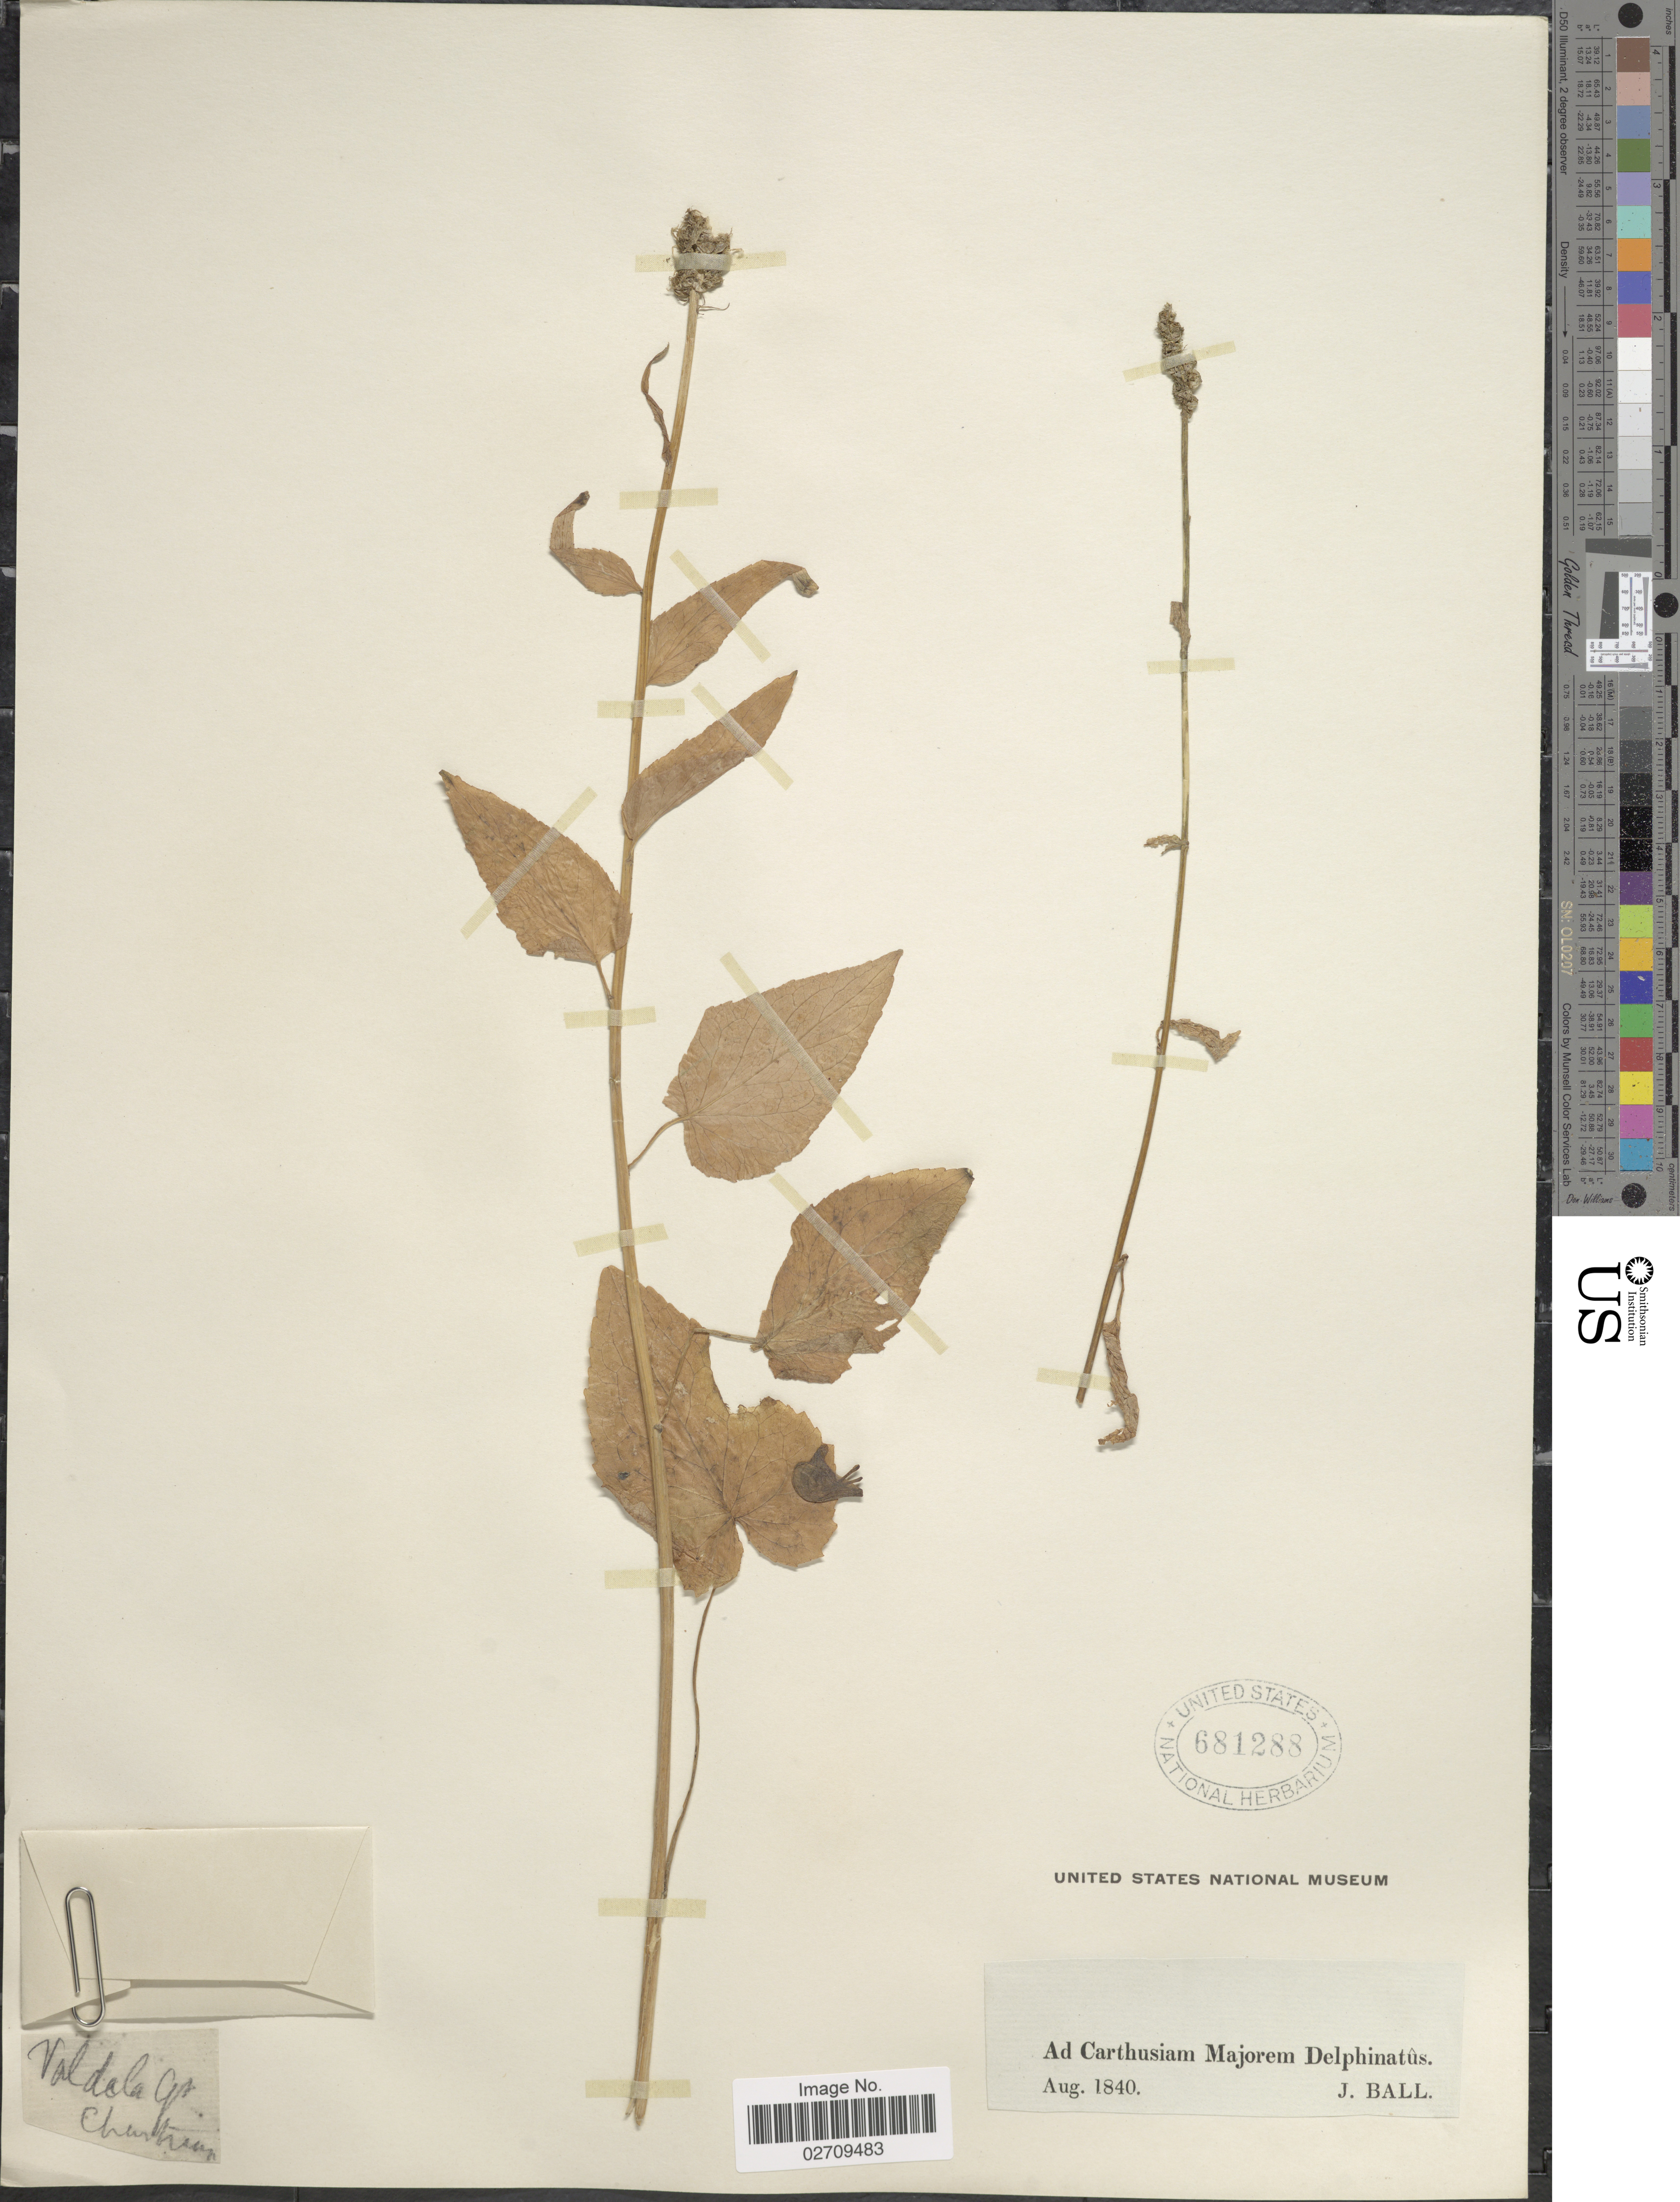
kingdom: Plantae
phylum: Tracheophyta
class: Magnoliopsida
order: Asterales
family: Campanulaceae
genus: Phyteuma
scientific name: Phyteuma sp.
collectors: J. Ball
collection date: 1840-08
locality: Ad Carthusiam Majorem Delphinatus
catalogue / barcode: US 681288